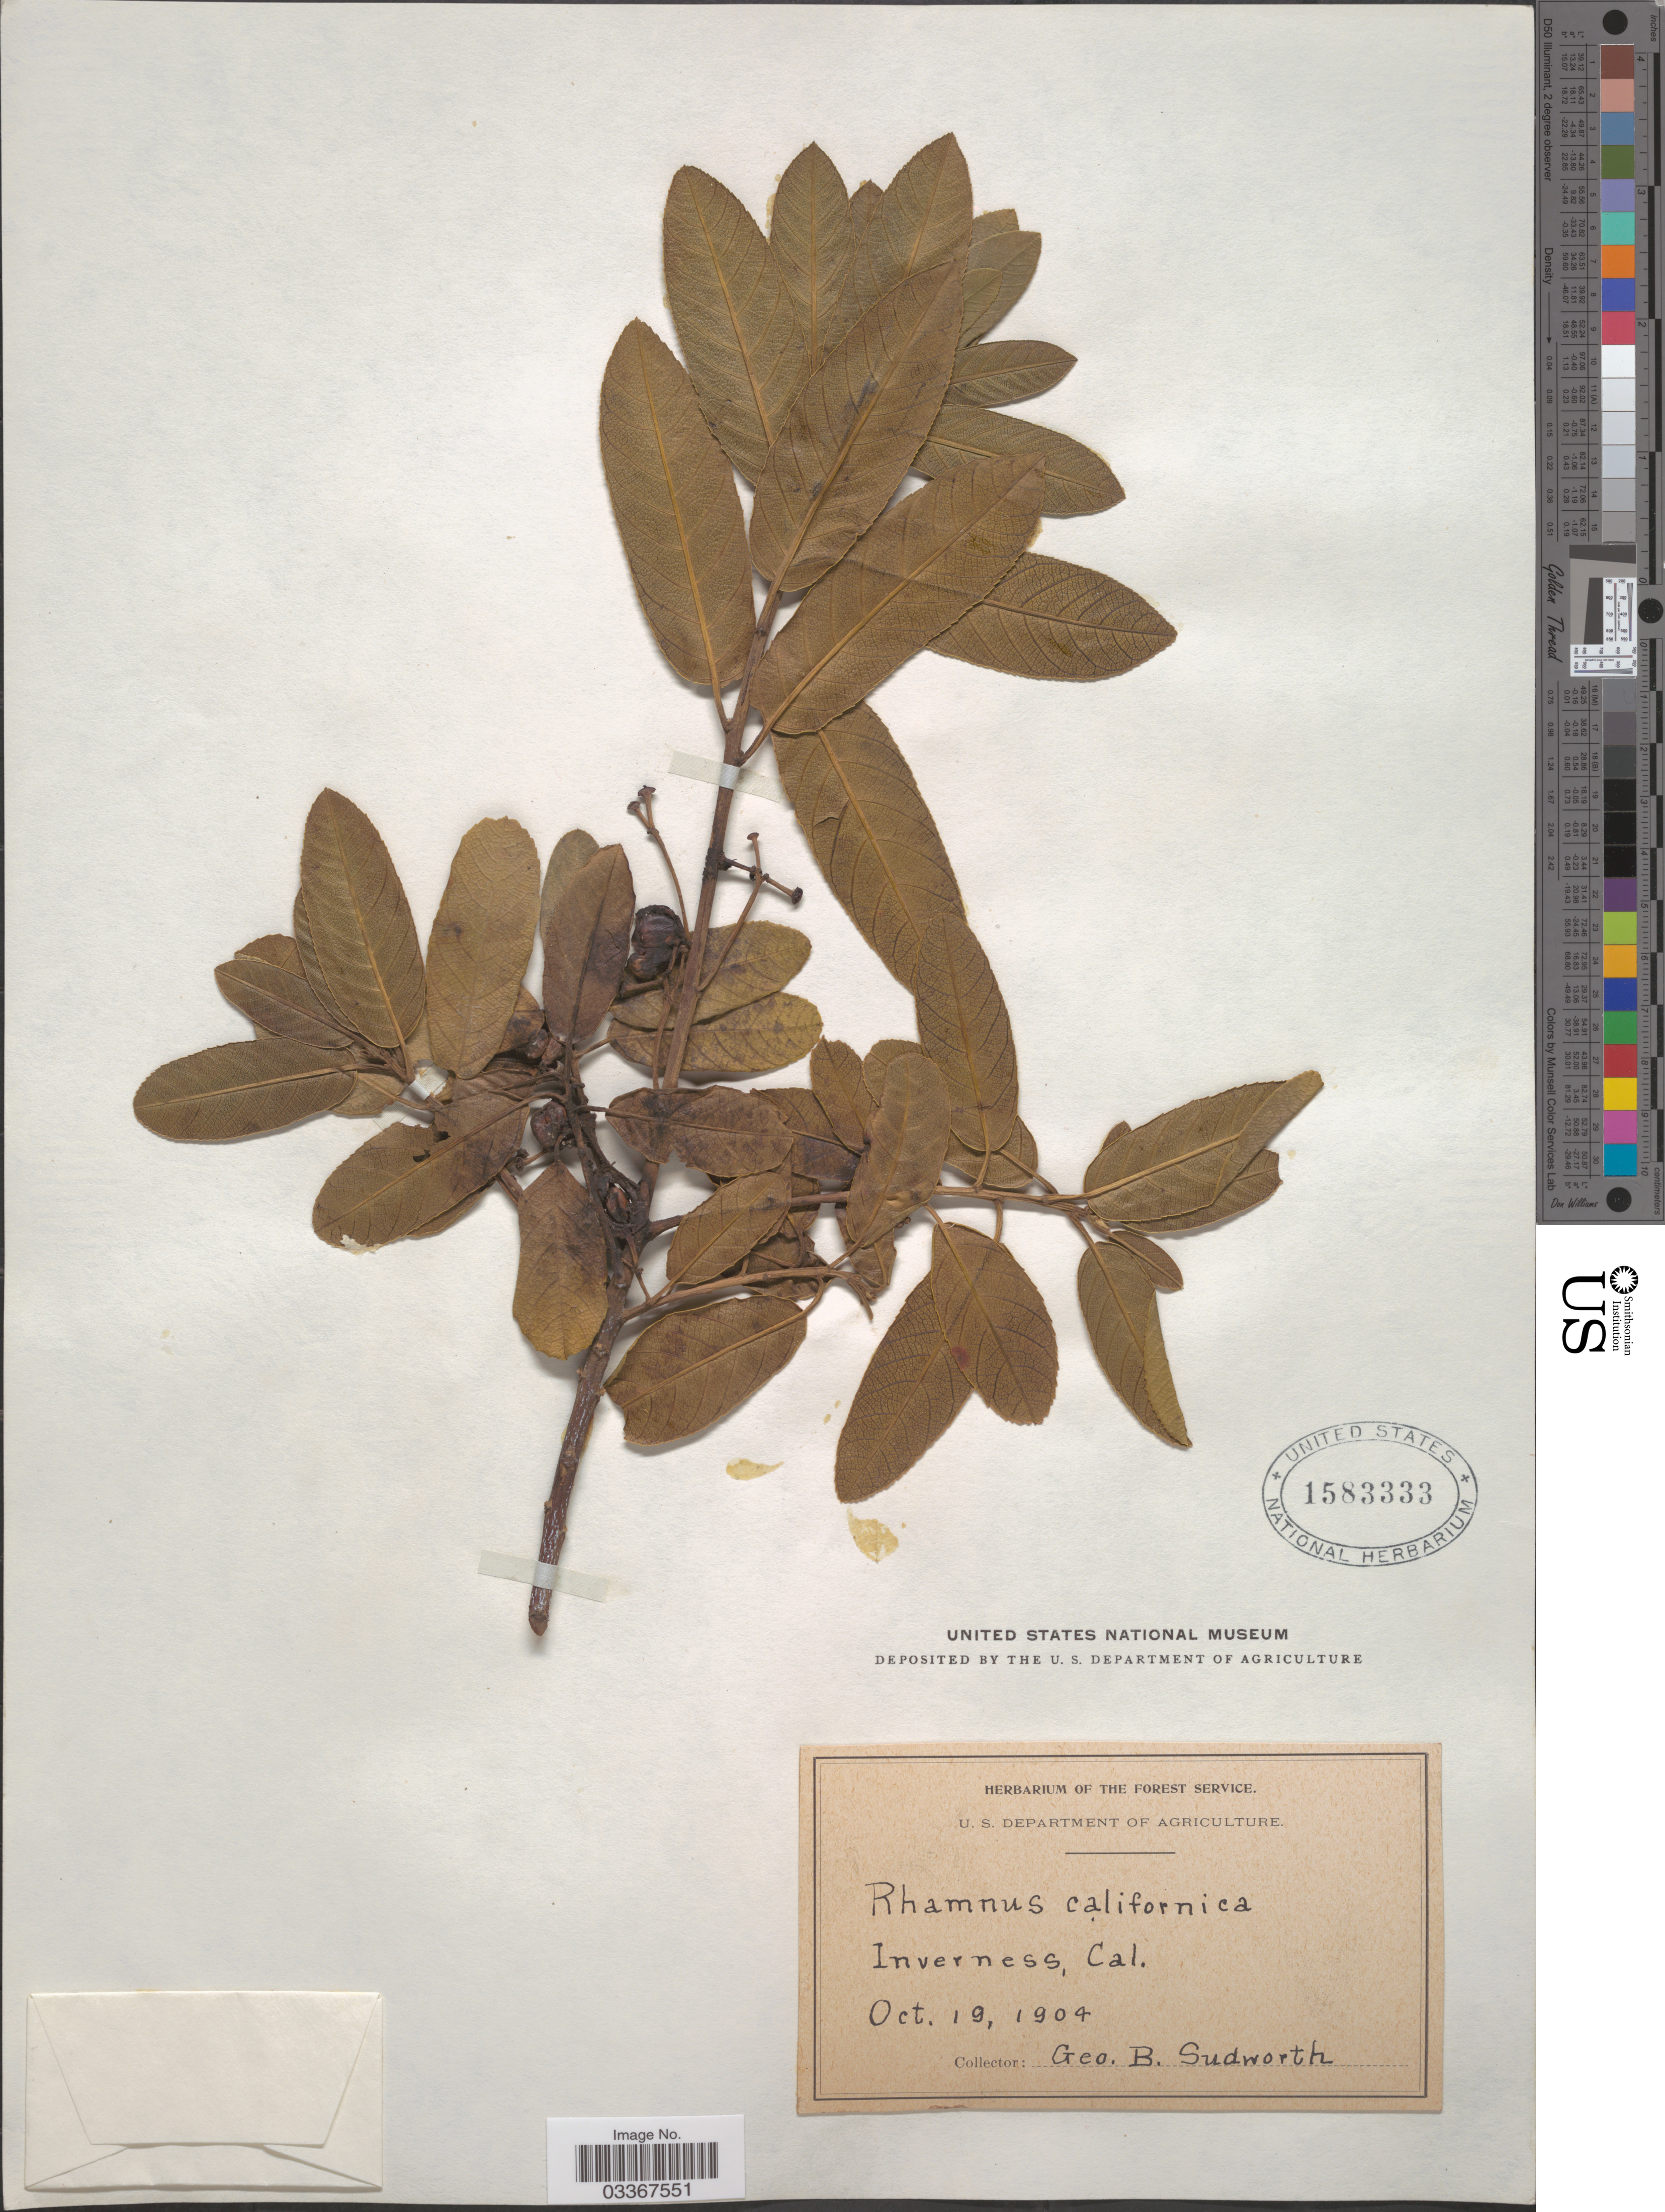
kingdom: Plantae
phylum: Tracheophyta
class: Magnoliopsida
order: Rosales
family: Rhamnaceae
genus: Frangula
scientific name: Frangula californica subsp. californica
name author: (Eschsch.) A. Gray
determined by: Strong, Mark T., (BOT), Smithsonian Institution - National Museum of Natural History (UNITED STATES)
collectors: G. B. Sudworth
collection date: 1904-10-19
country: United States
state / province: California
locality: Inverness.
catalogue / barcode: US 1583333